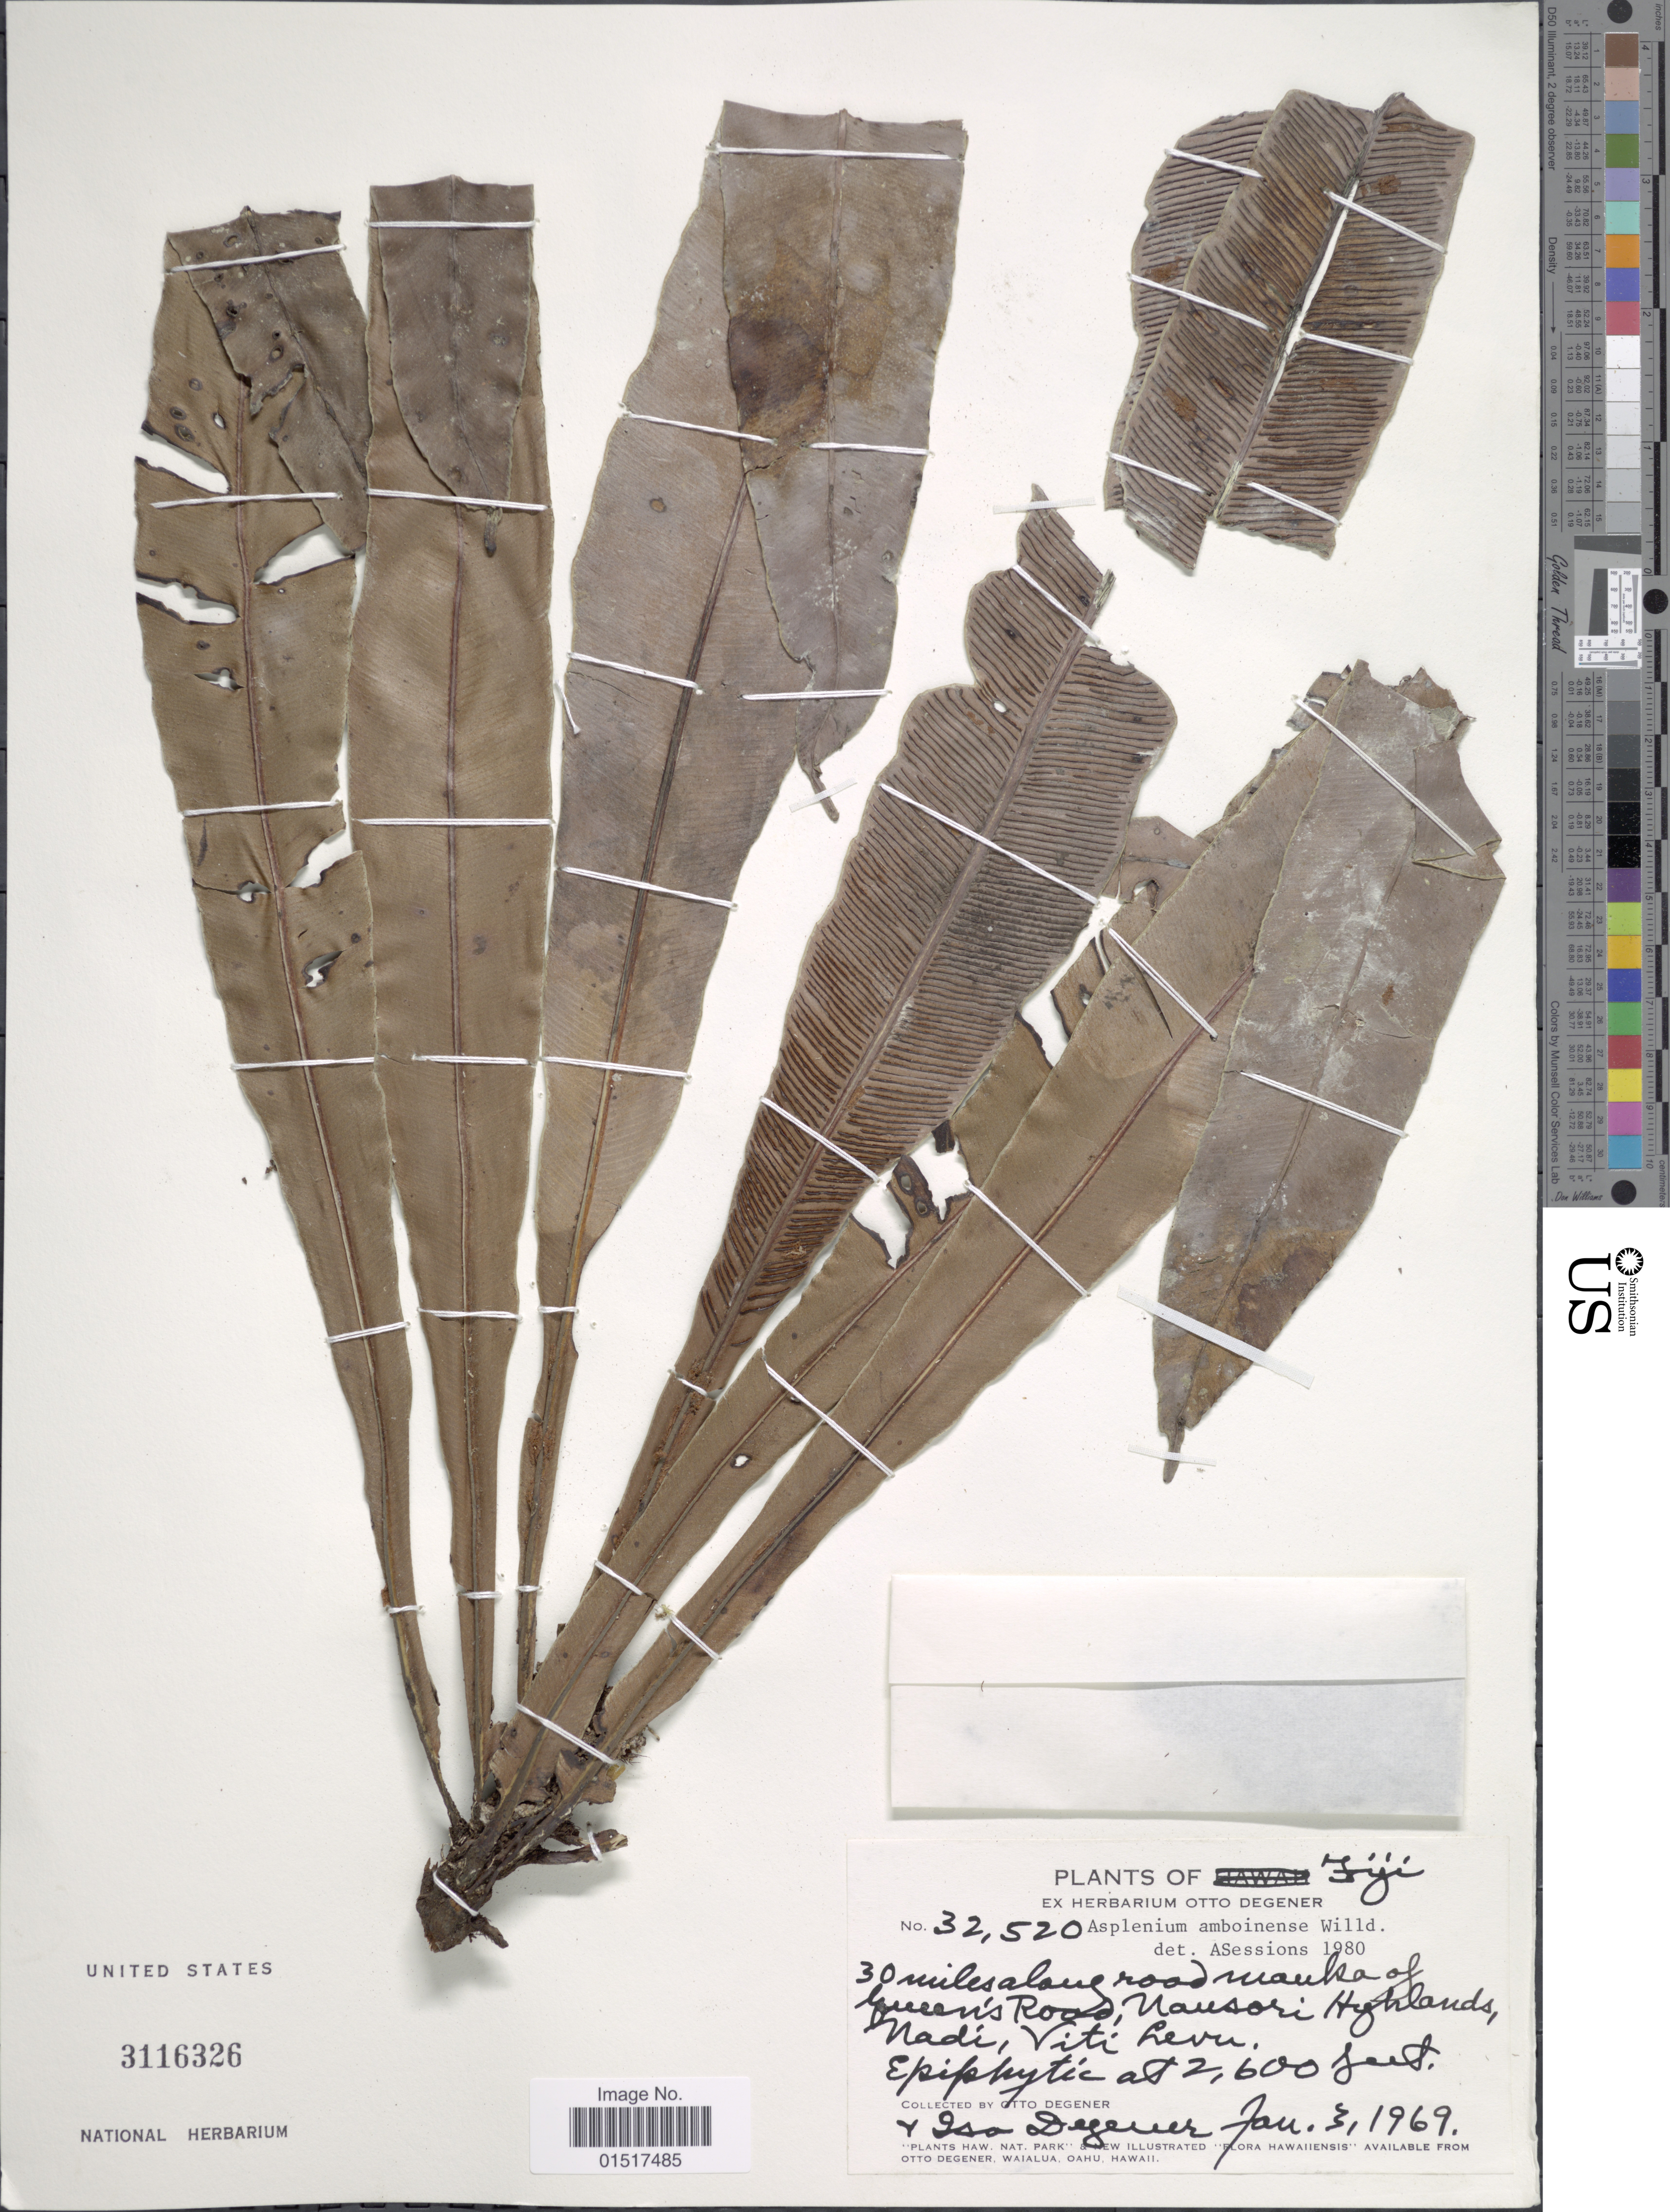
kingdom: Plantae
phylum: Tracheophyta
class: Polypodiopsida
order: Polypodiales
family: Aspleniaceae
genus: Asplenium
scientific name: Asplenium amboinense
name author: Willd.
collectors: O. Degener & I. Degener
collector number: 32520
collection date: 1969-01-03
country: Fiji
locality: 30 miles along road wauka of Queen's Road, Nausori Highlands, Nadi, Viti Levu [interpreted]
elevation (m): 792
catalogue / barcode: US 3116326